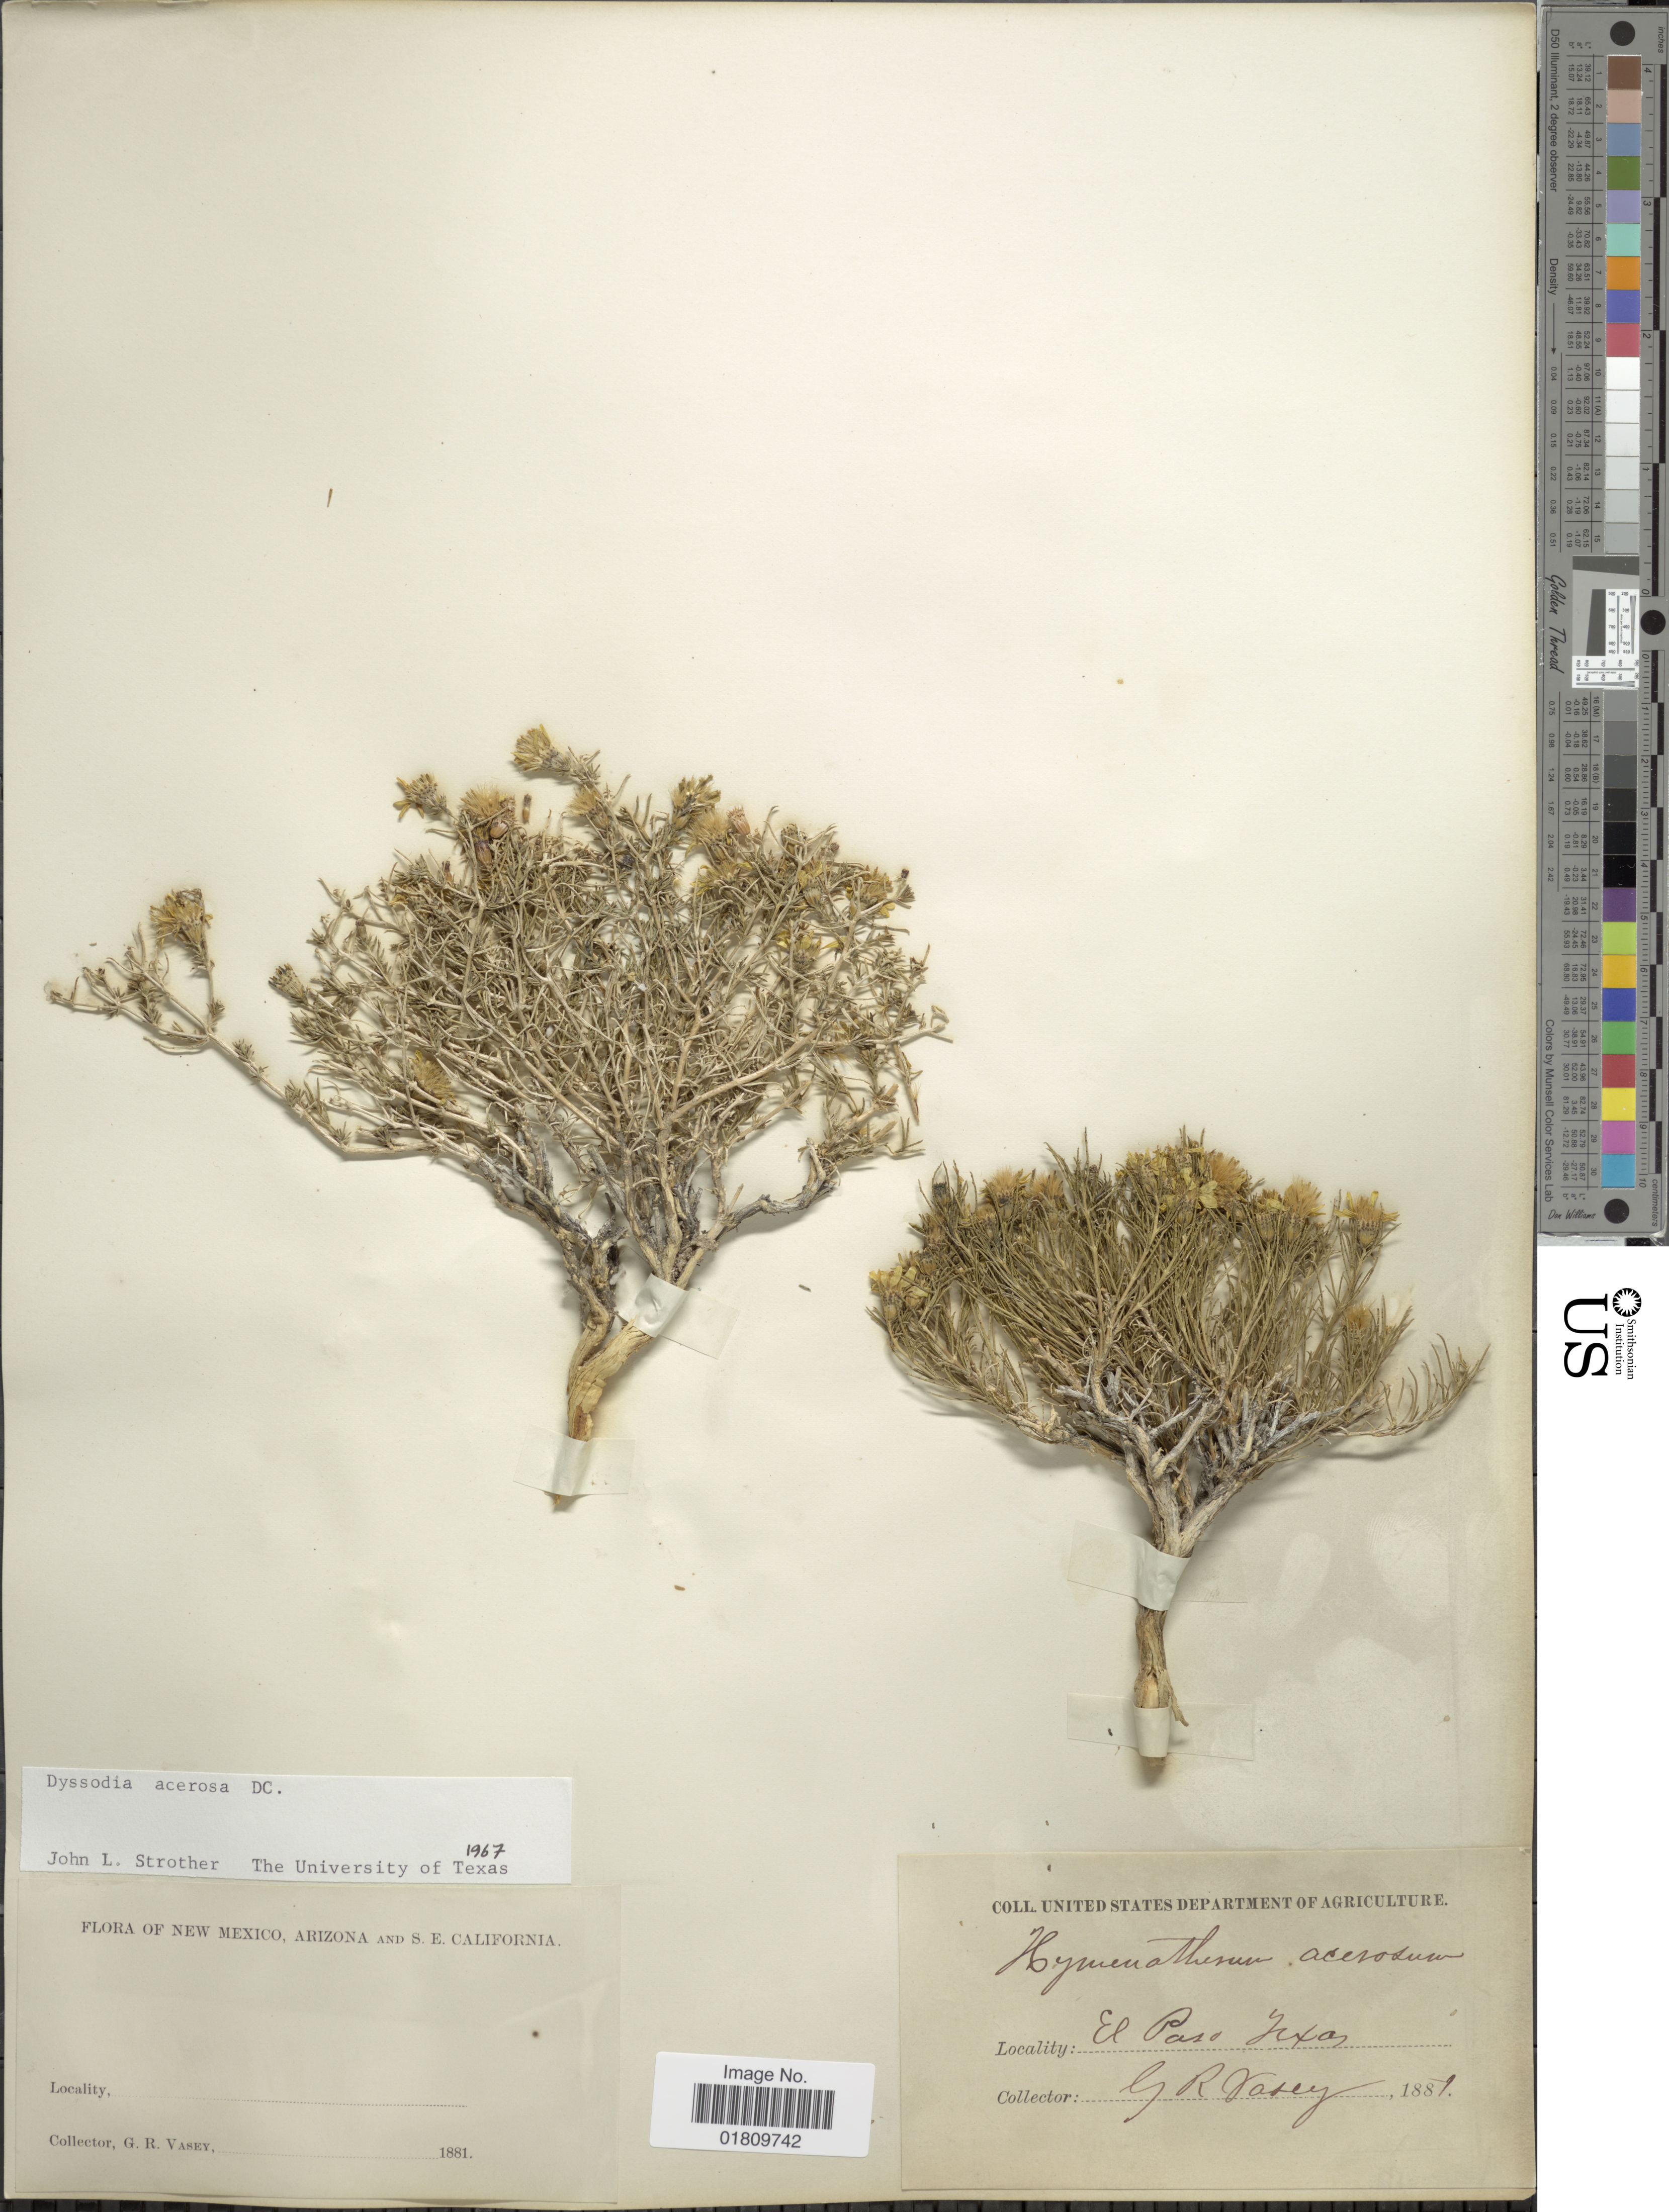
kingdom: Plantae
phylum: Tracheophyta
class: Magnoliopsida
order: Asterales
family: Asteraceae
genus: Thymophylla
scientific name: Thymophylla acerosa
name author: (DC.) Strother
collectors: G. R. Vasey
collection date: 1881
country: United States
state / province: Texas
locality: El Paso